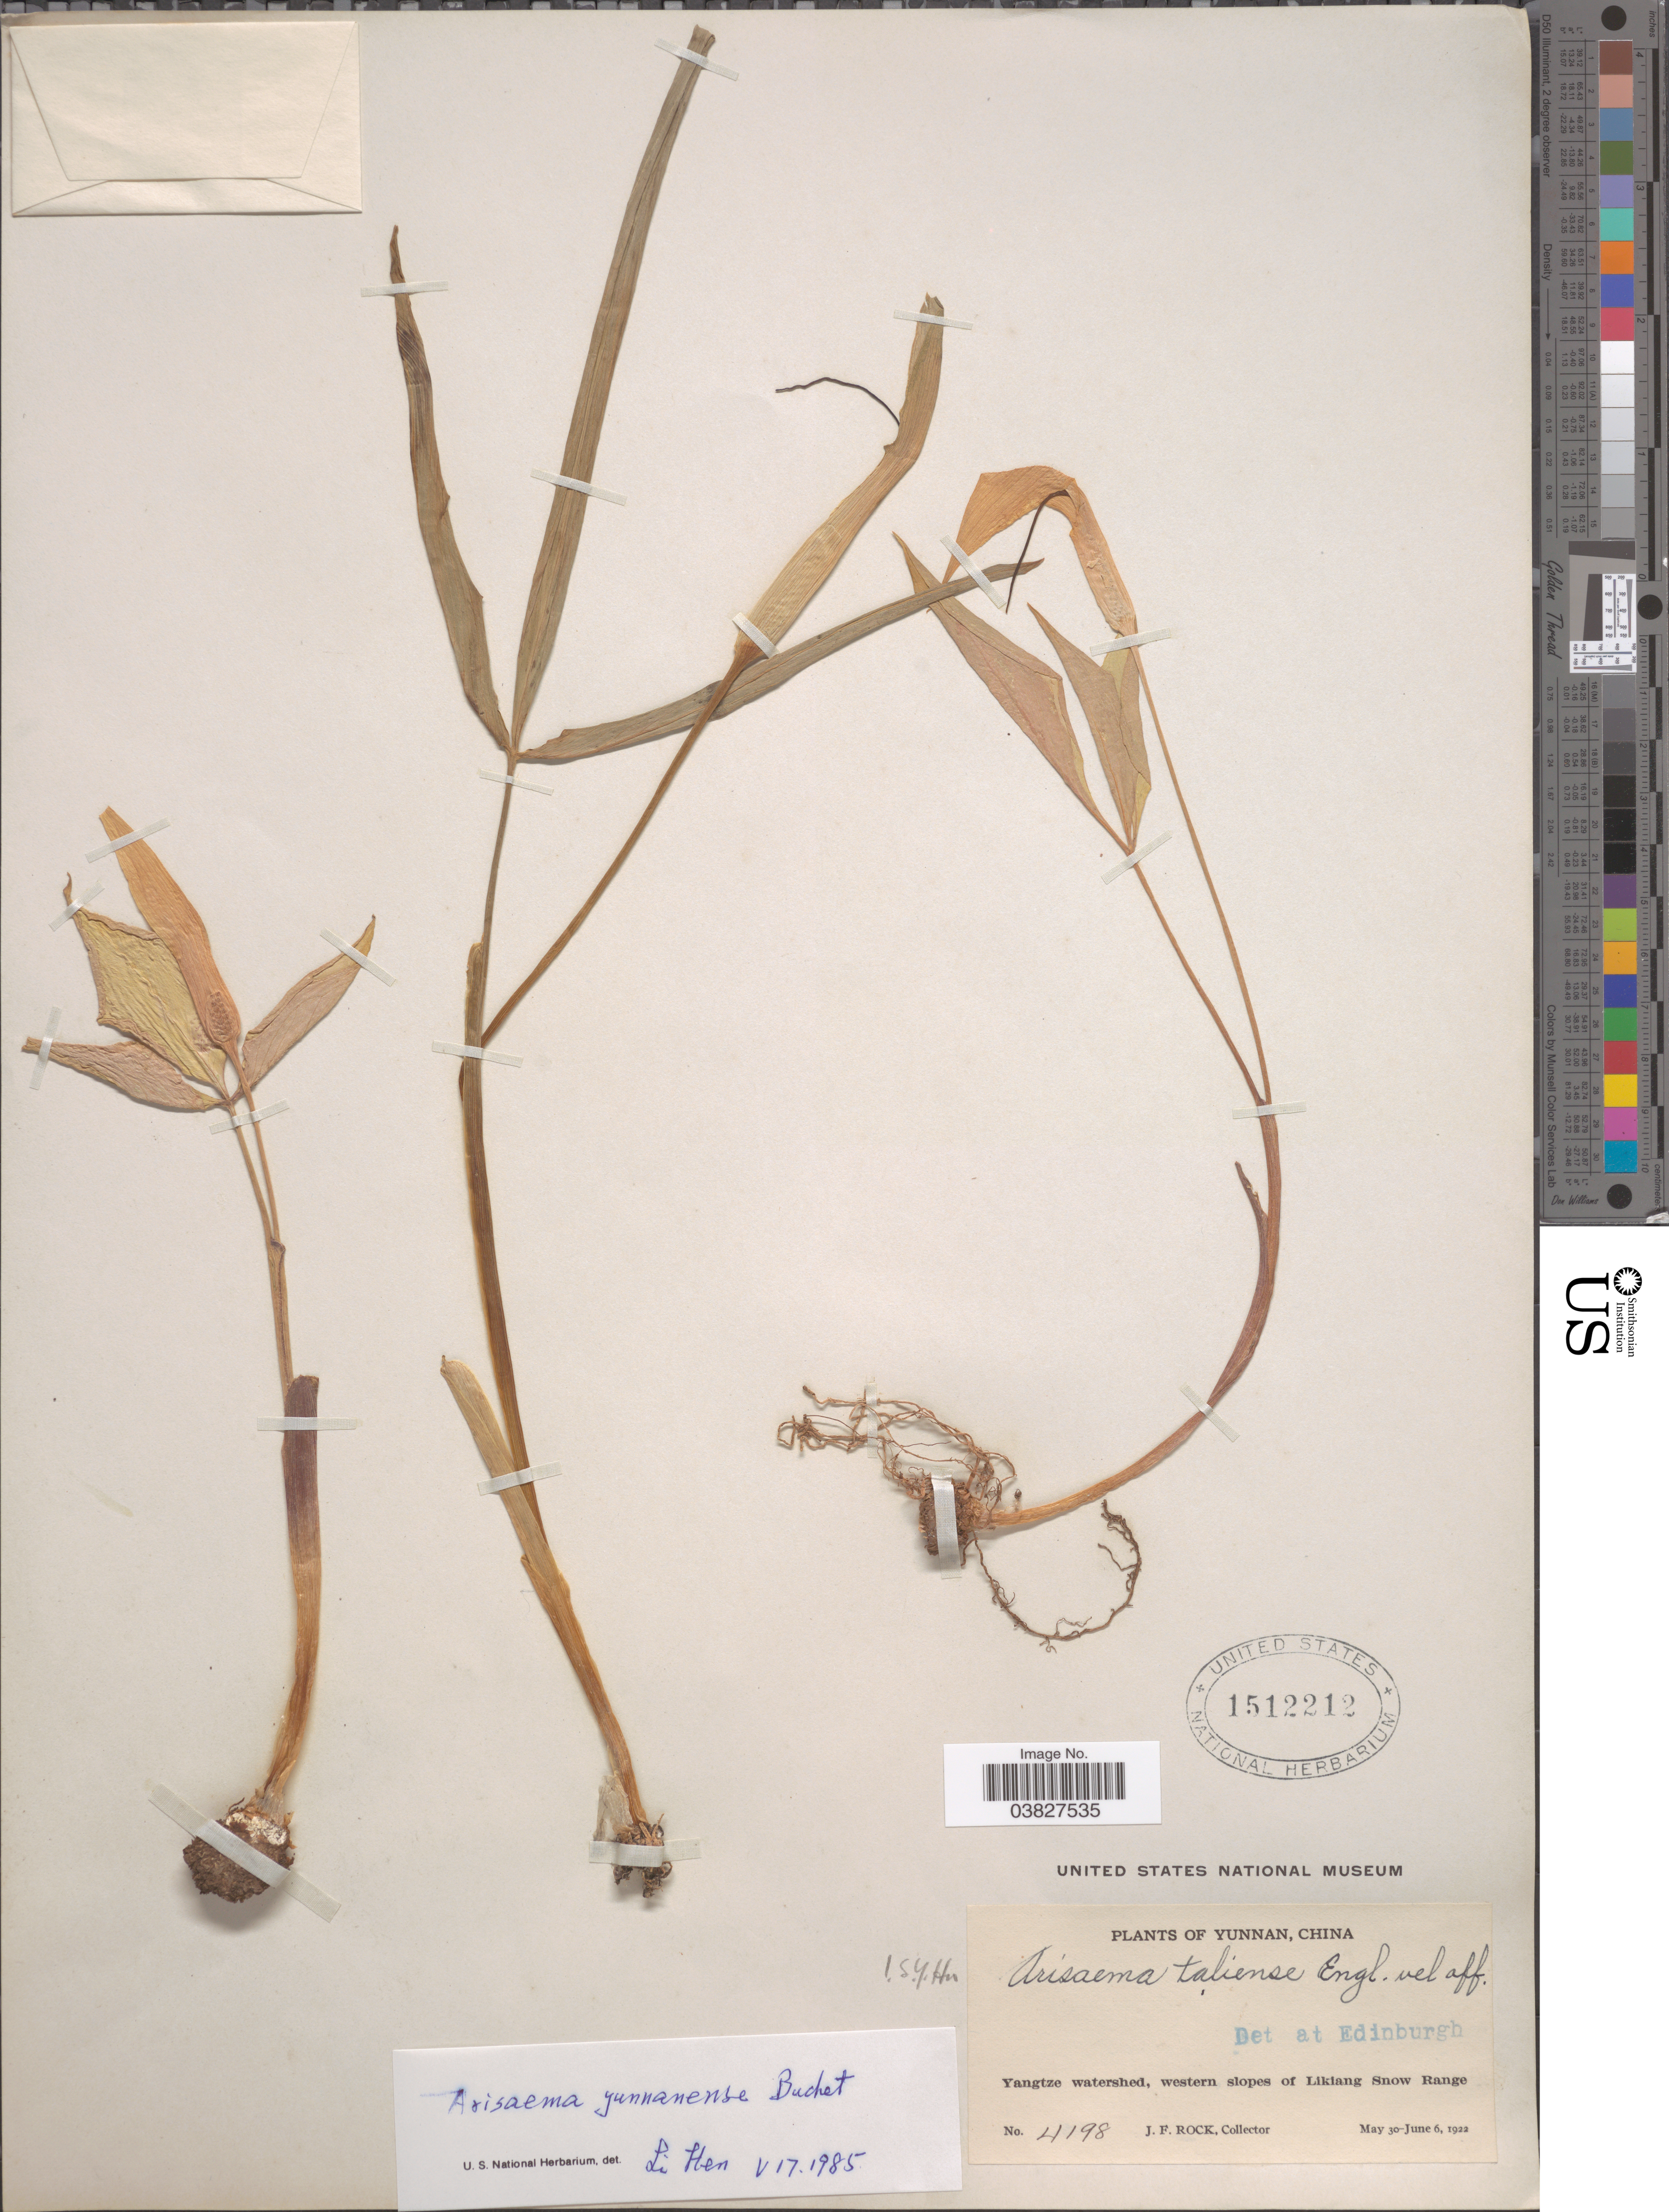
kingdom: Plantae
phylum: Tracheophyta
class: Liliopsida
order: Alismatales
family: Araceae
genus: Arisaema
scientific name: Arisaema bathycoleum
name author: Hand.-Mazz.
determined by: Ma, Zheng Xu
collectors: J. Rock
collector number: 4198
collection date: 1922-05-30/1922-06-06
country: China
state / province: Yunnan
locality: Yangtze watershed western slopes of Likiang Snow Range.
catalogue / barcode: US 1512212